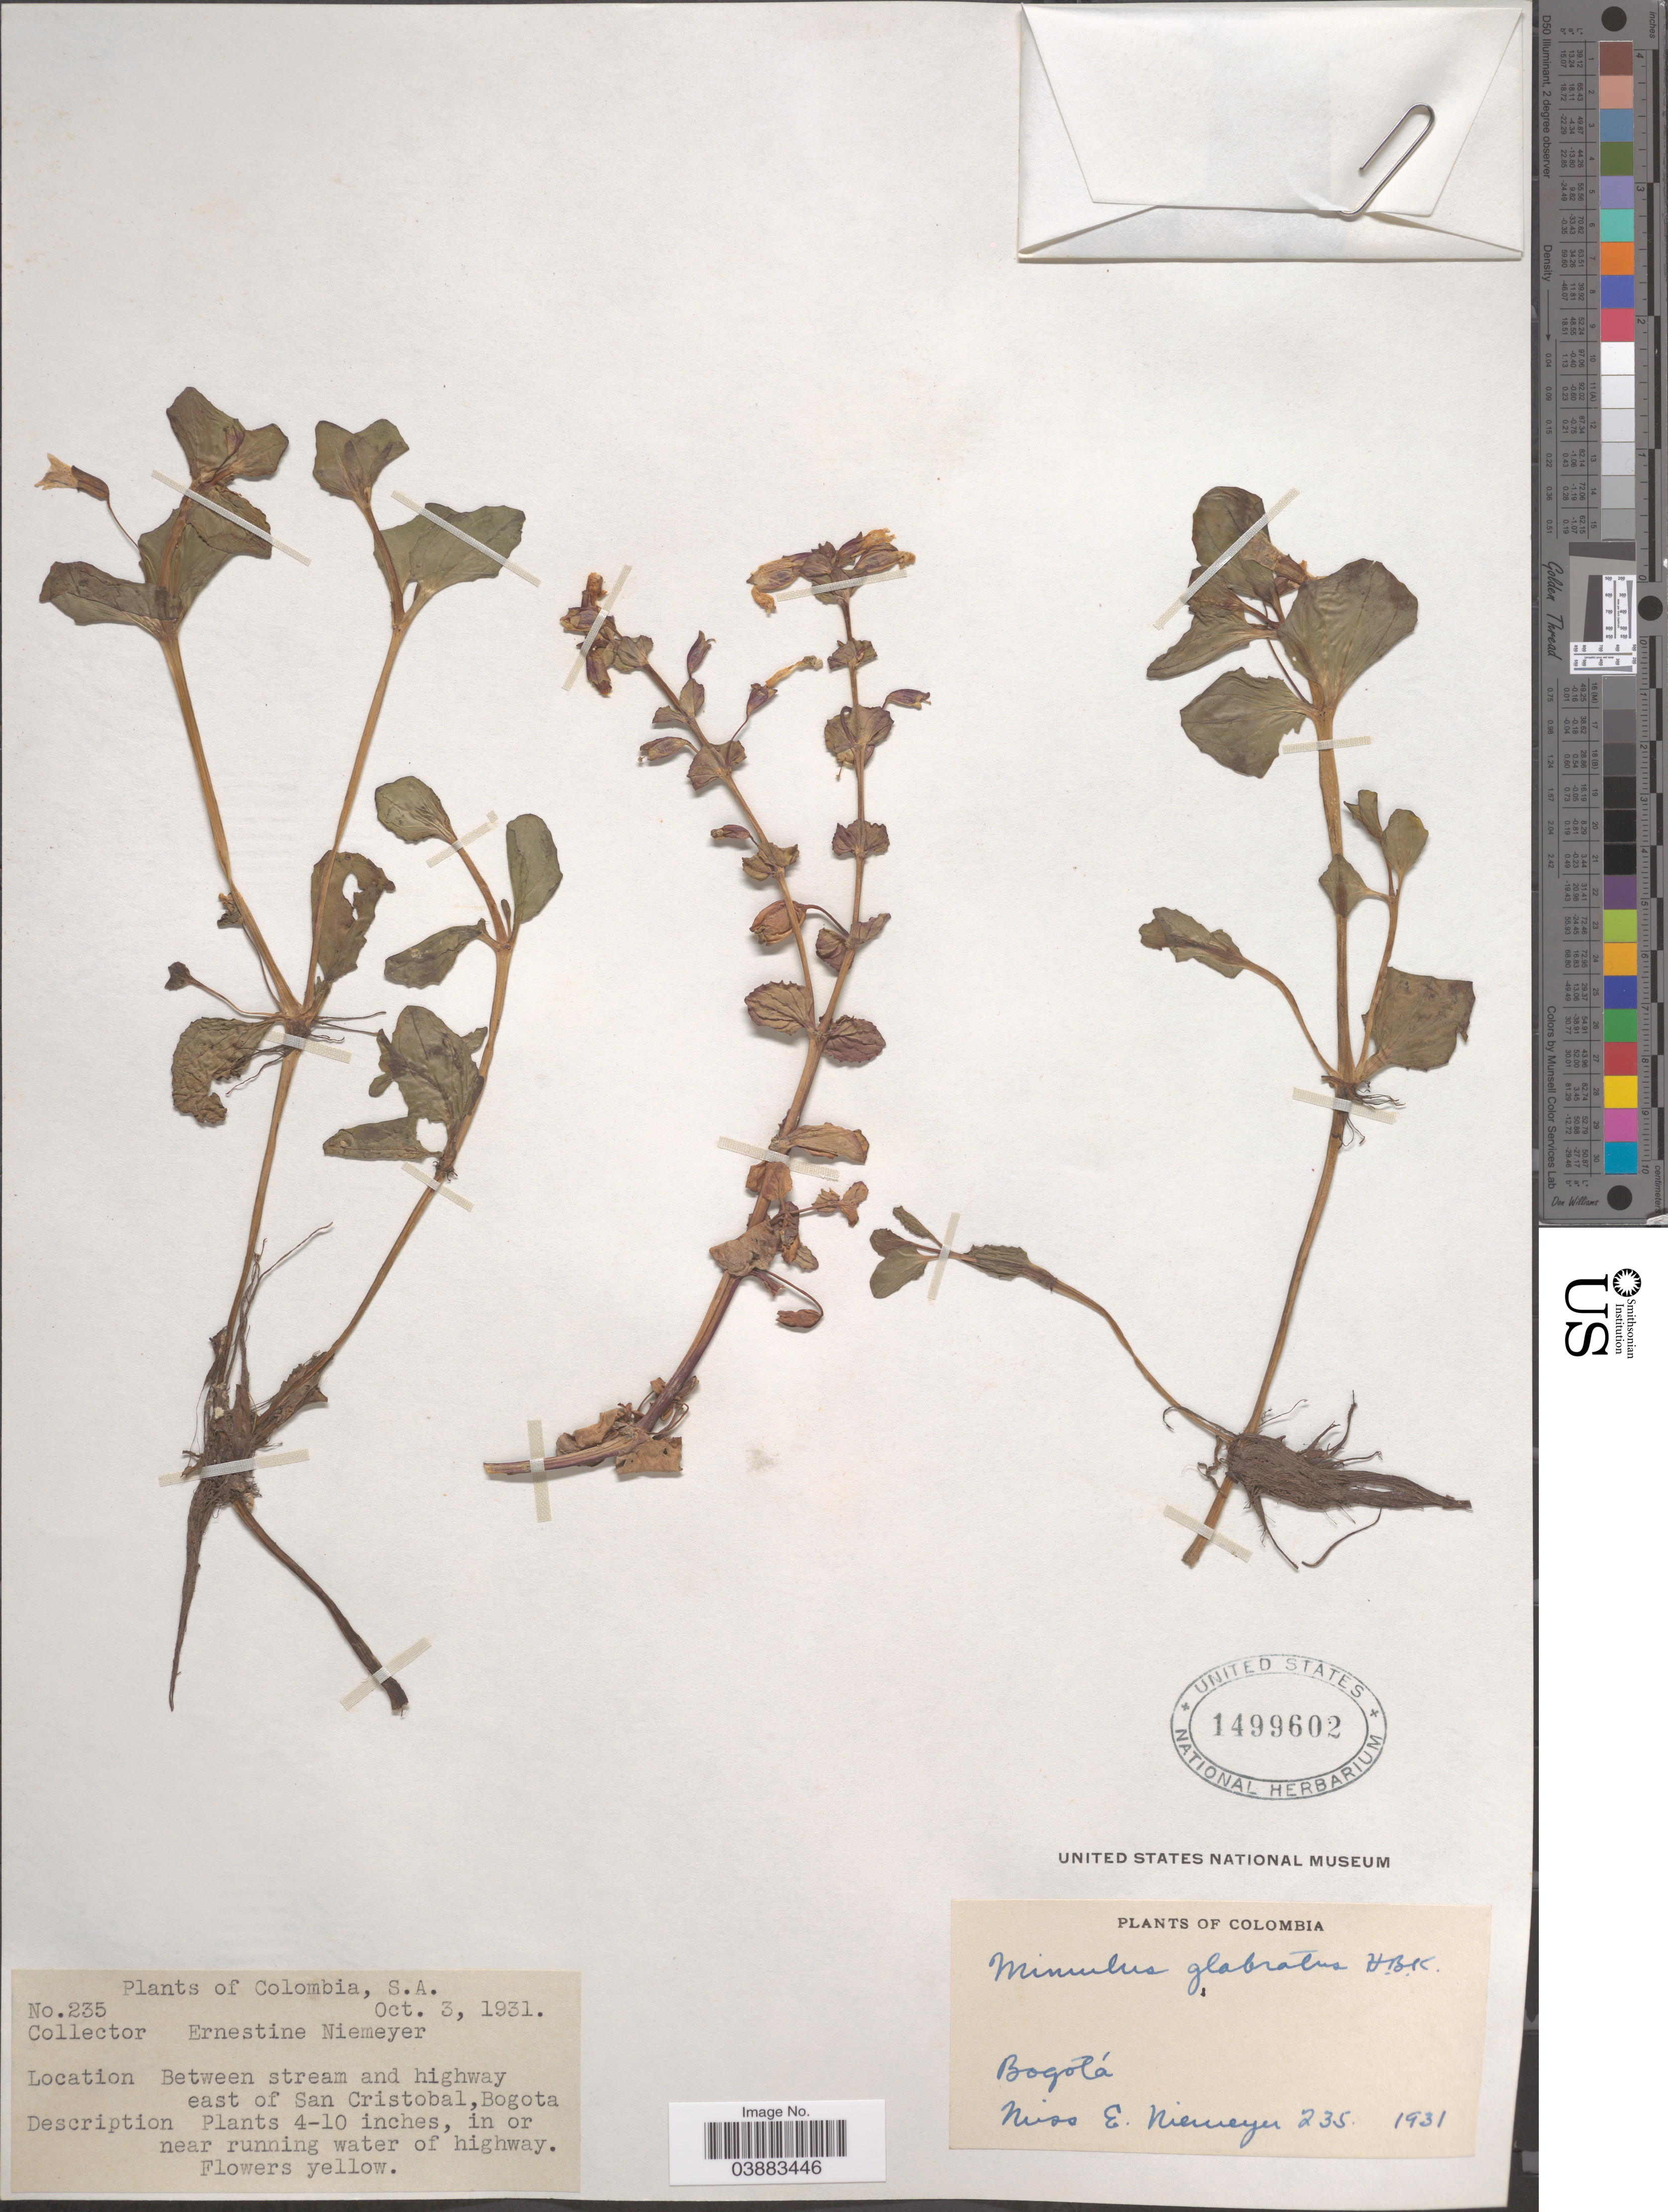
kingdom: Plantae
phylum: Tracheophyta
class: Magnoliopsida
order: Lamiales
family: Phrymaceae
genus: Mimulus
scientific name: Mimulus glabratus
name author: Kunth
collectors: E. H. Niemeyer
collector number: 235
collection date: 1931-10-03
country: Colombia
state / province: Bogota D.C.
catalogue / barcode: US 1499602